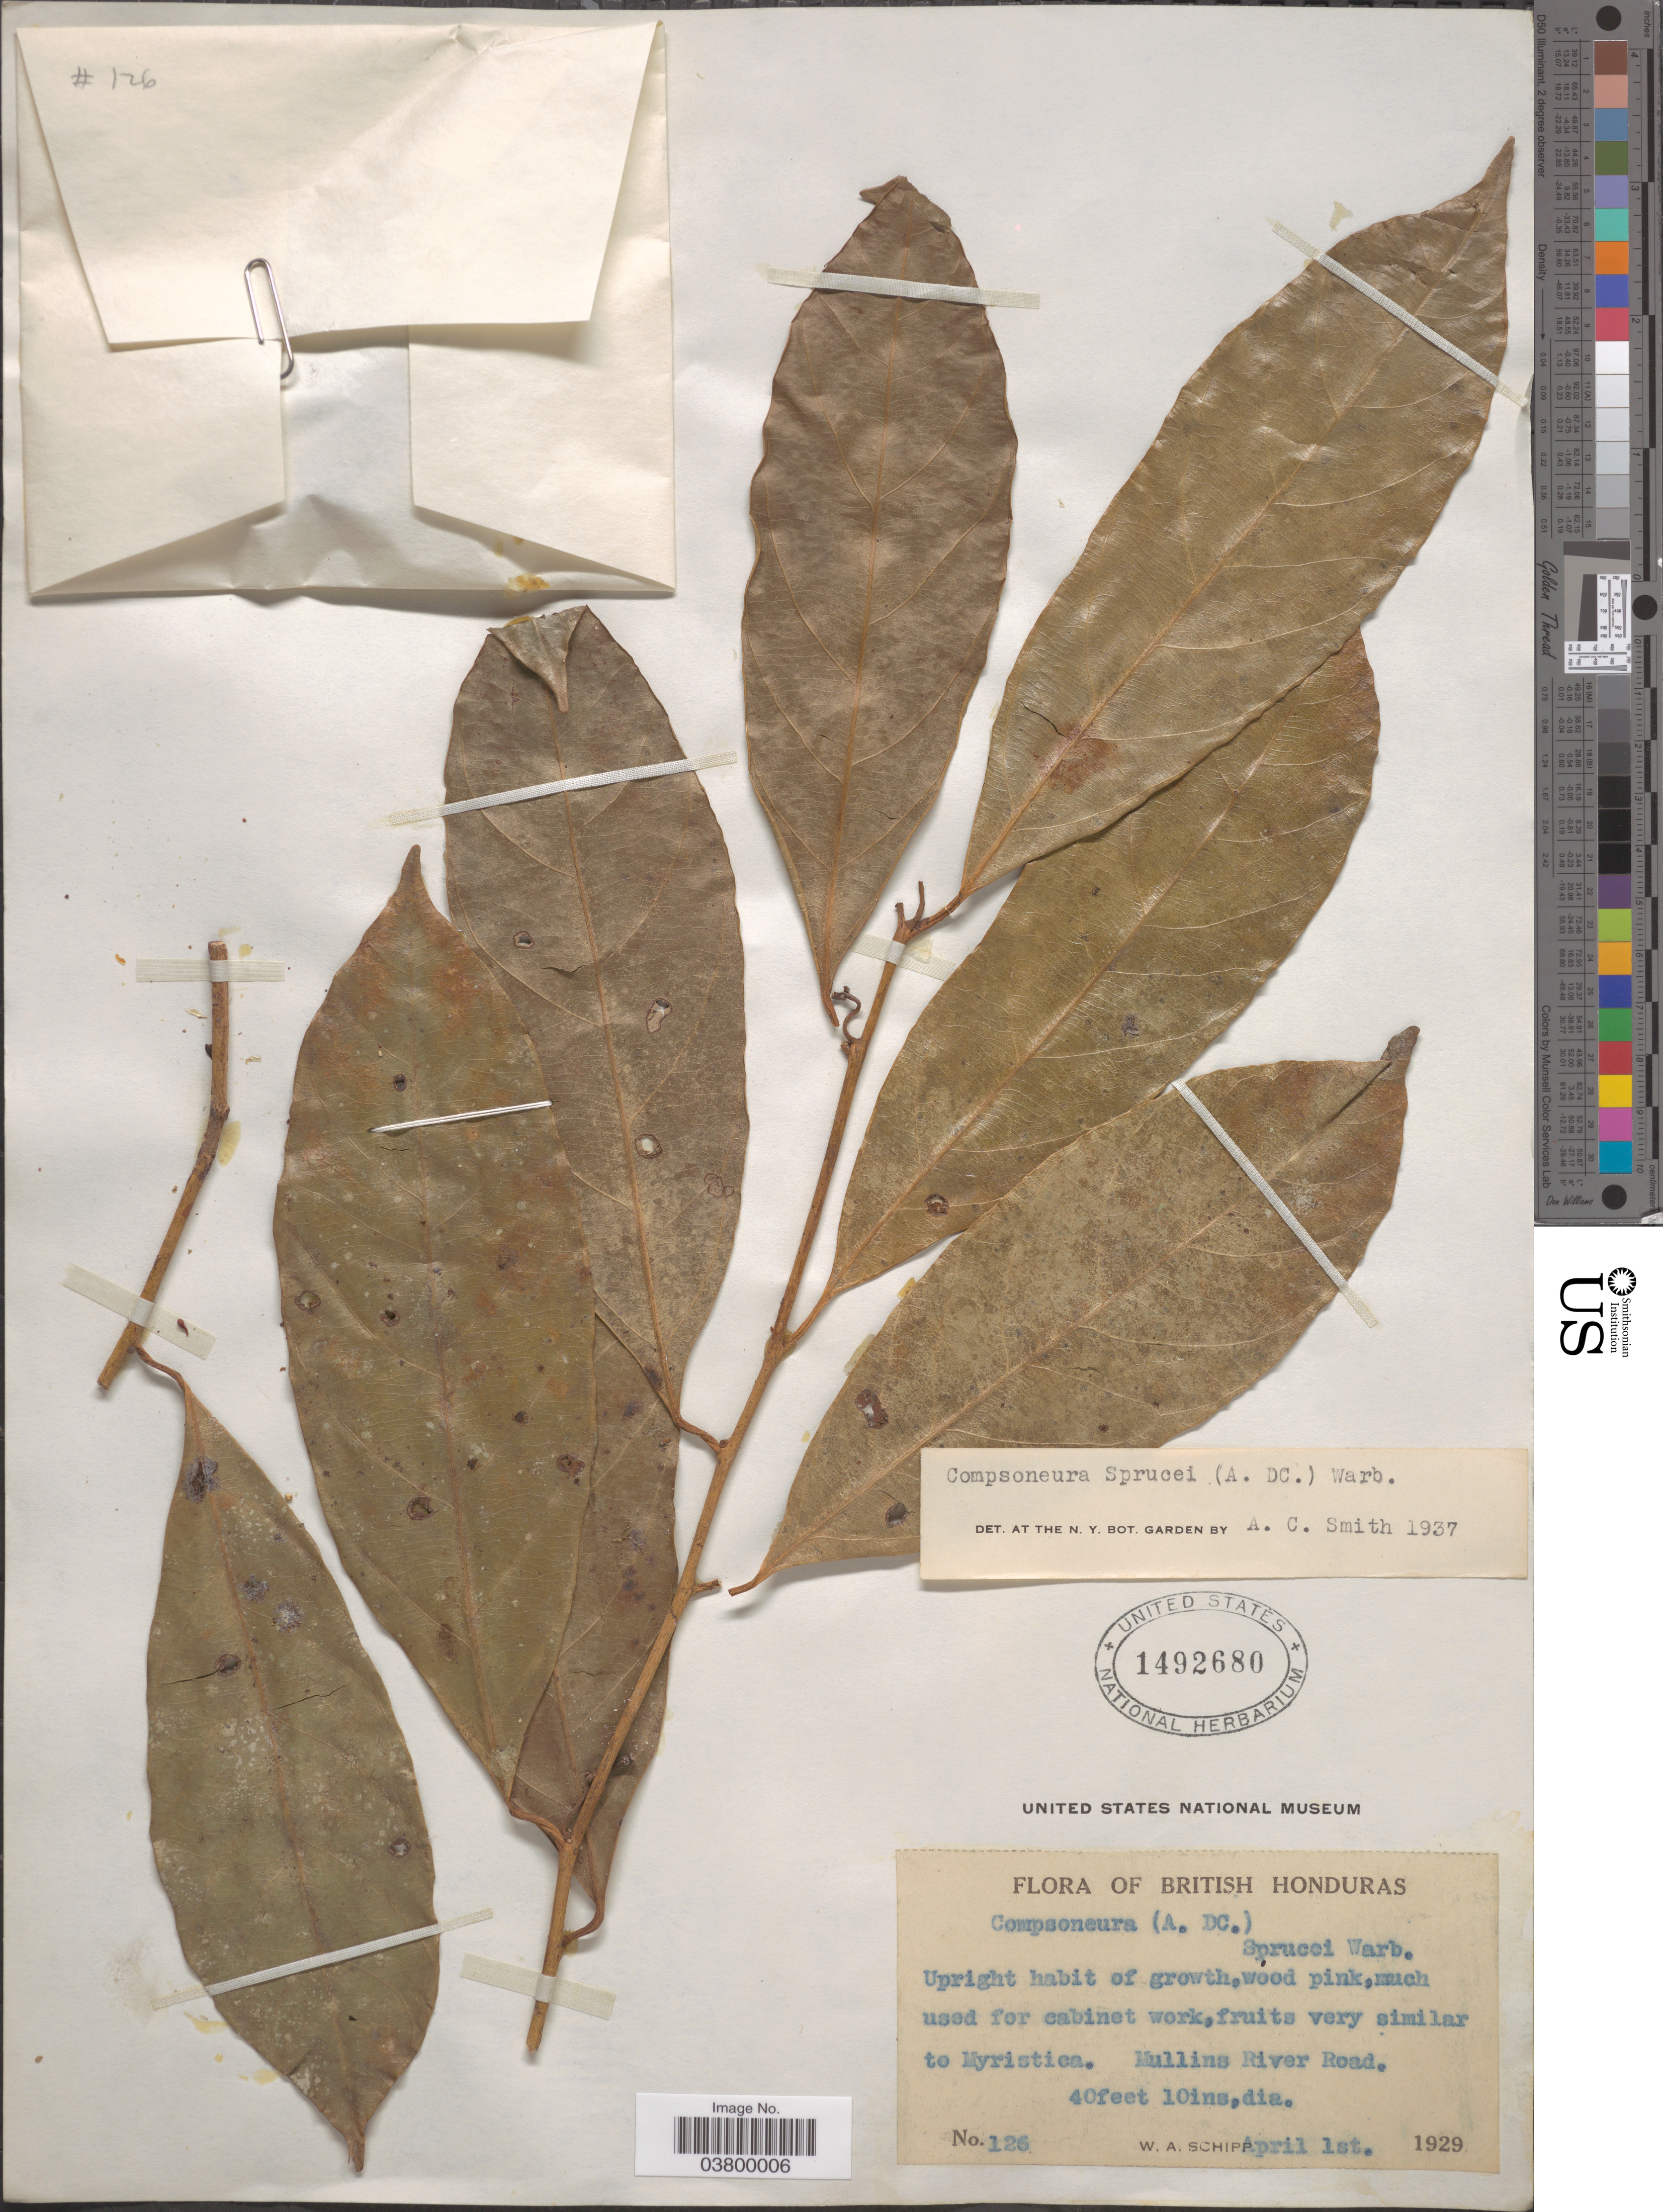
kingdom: Plantae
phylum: Tracheophyta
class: Magnoliopsida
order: Magnoliales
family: Myristicaceae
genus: Compsoneura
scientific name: Compsoneura sprucei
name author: (A. DC.) Warb.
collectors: W. Schipp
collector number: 126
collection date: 1929-04-01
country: Belize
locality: British Honduras. Mullins River Road.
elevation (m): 12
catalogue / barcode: US 1492680